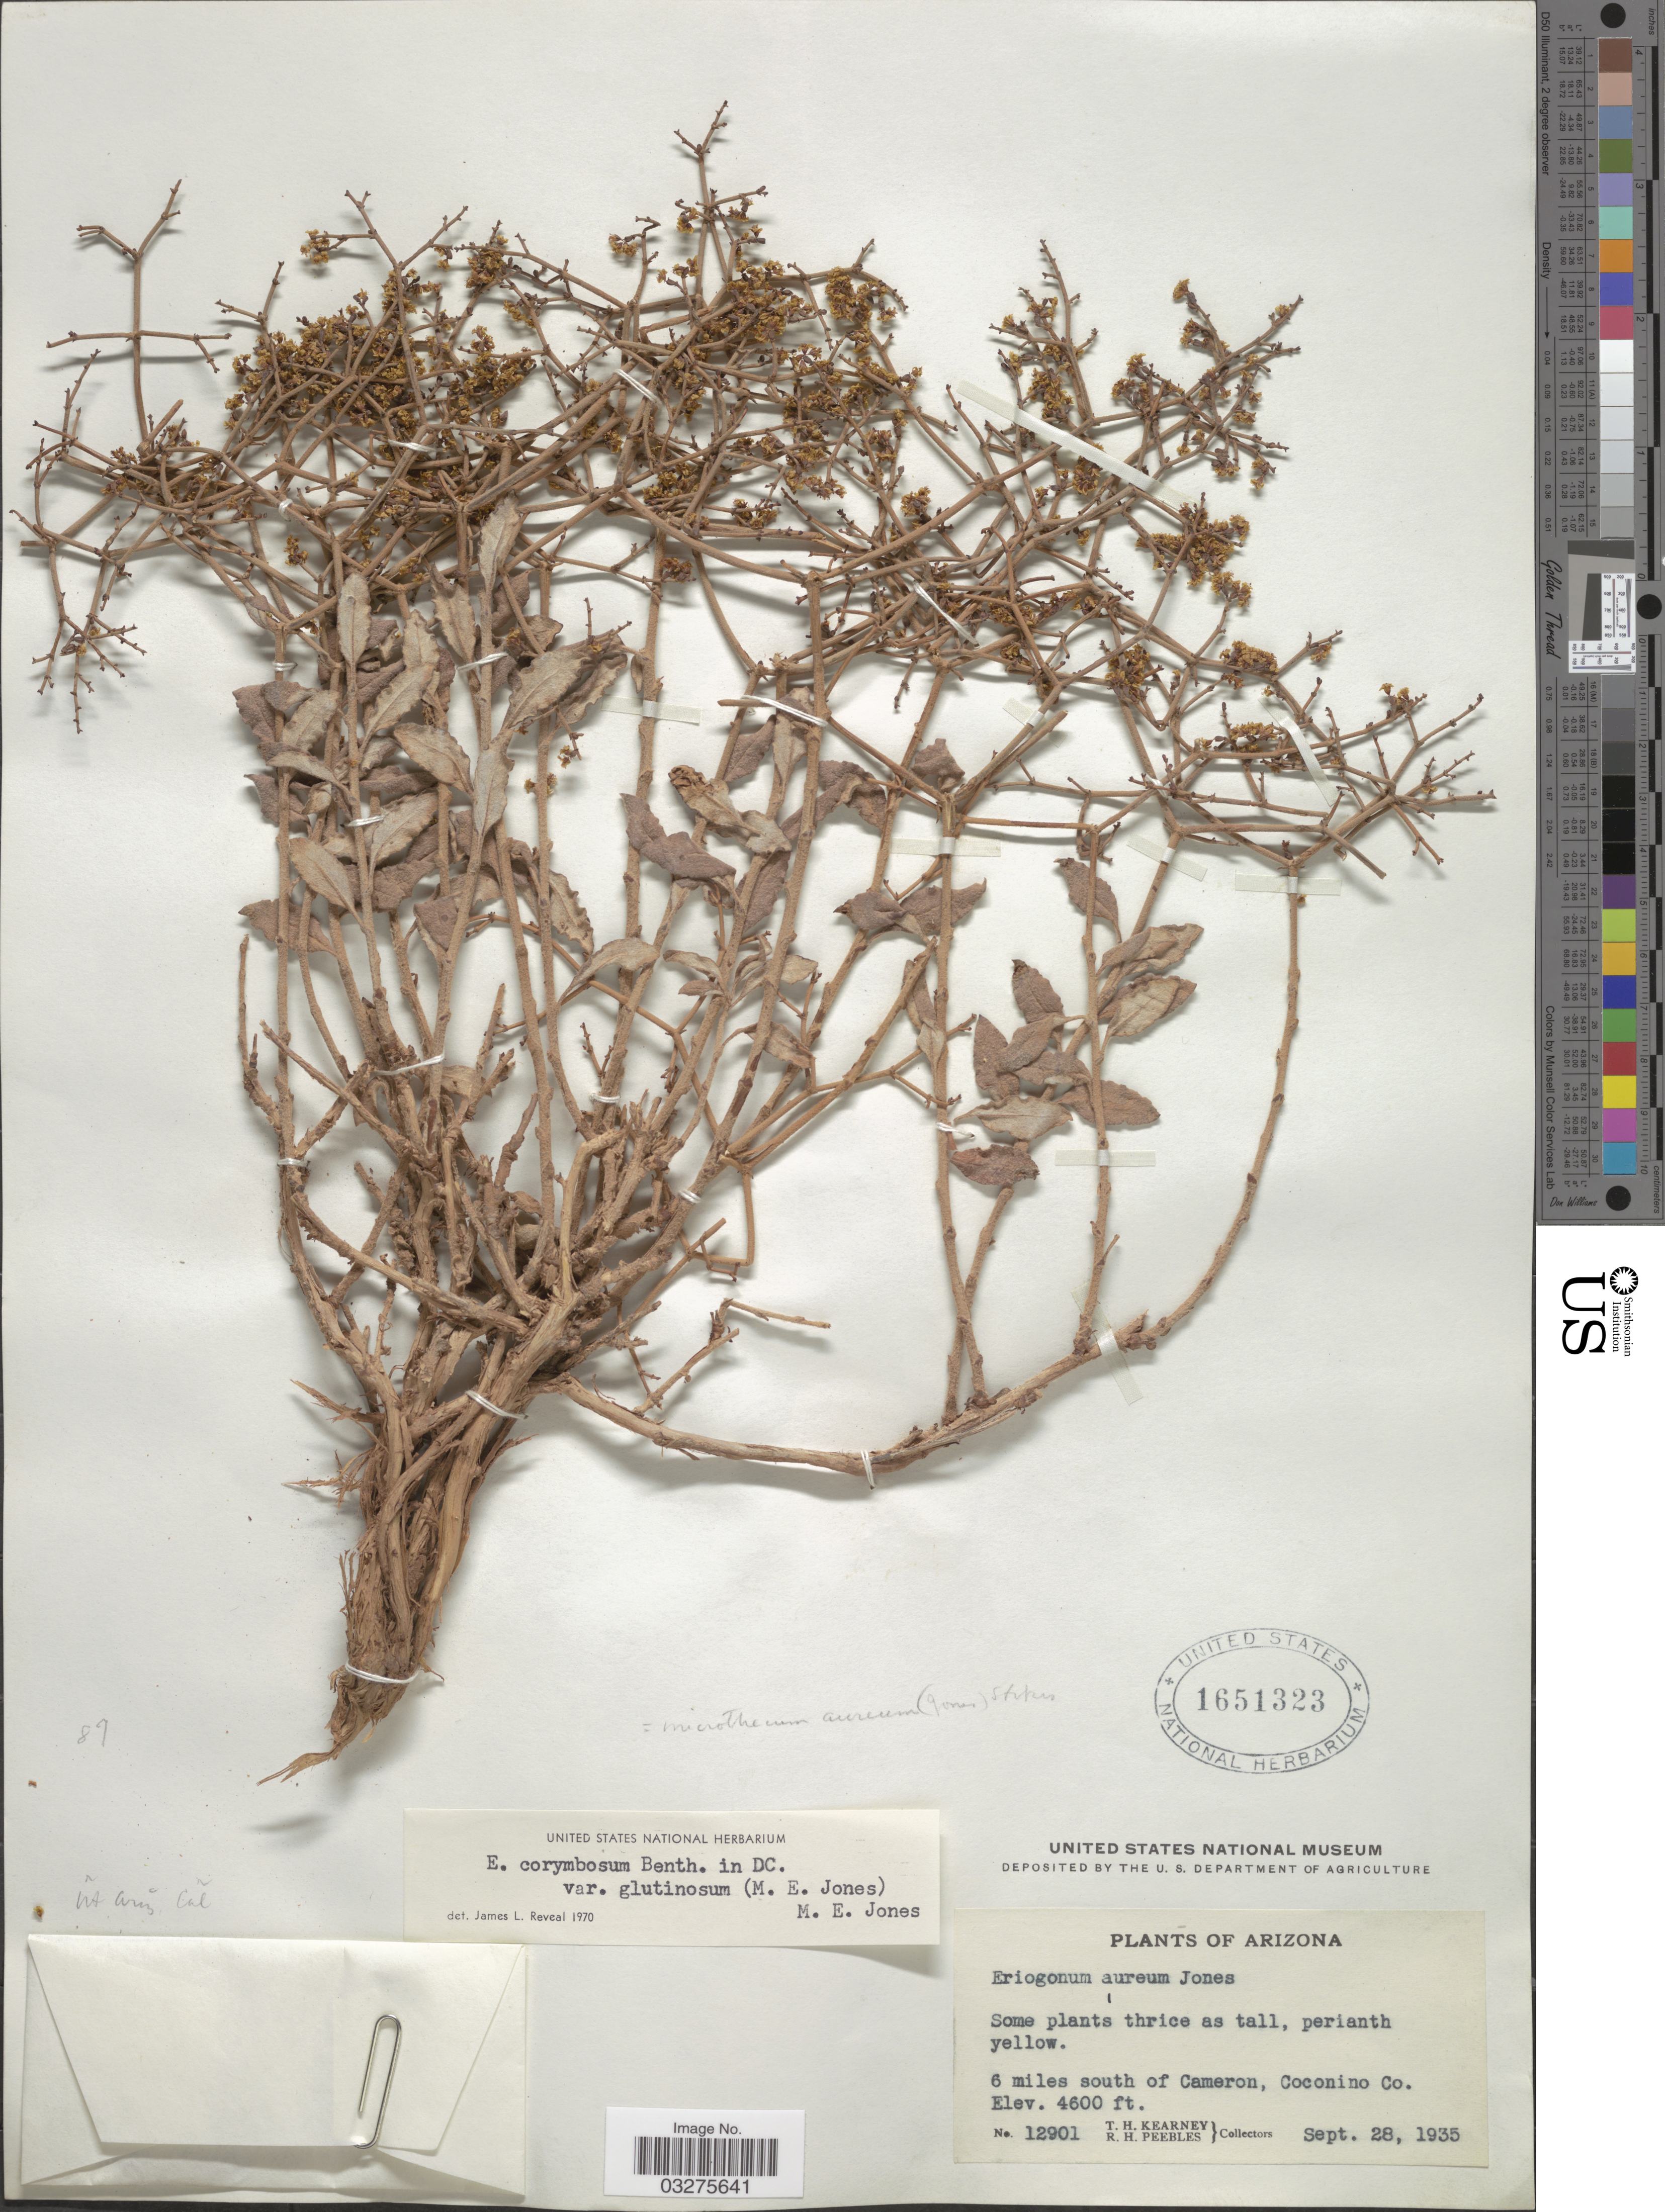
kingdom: Plantae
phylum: Tracheophyta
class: Magnoliopsida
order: Caryophyllales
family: Polygonaceae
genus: Eriogonum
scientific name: Eriogonum corymbosum var. glutinosum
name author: (M.E. Jones) M.E. Jones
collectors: T. H. Kearney & R. H. Peebles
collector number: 12901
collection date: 1935-09-28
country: United States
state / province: Arizona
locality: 6 miles south of Cameron, Coconino Co.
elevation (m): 1402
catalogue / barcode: US 1651323